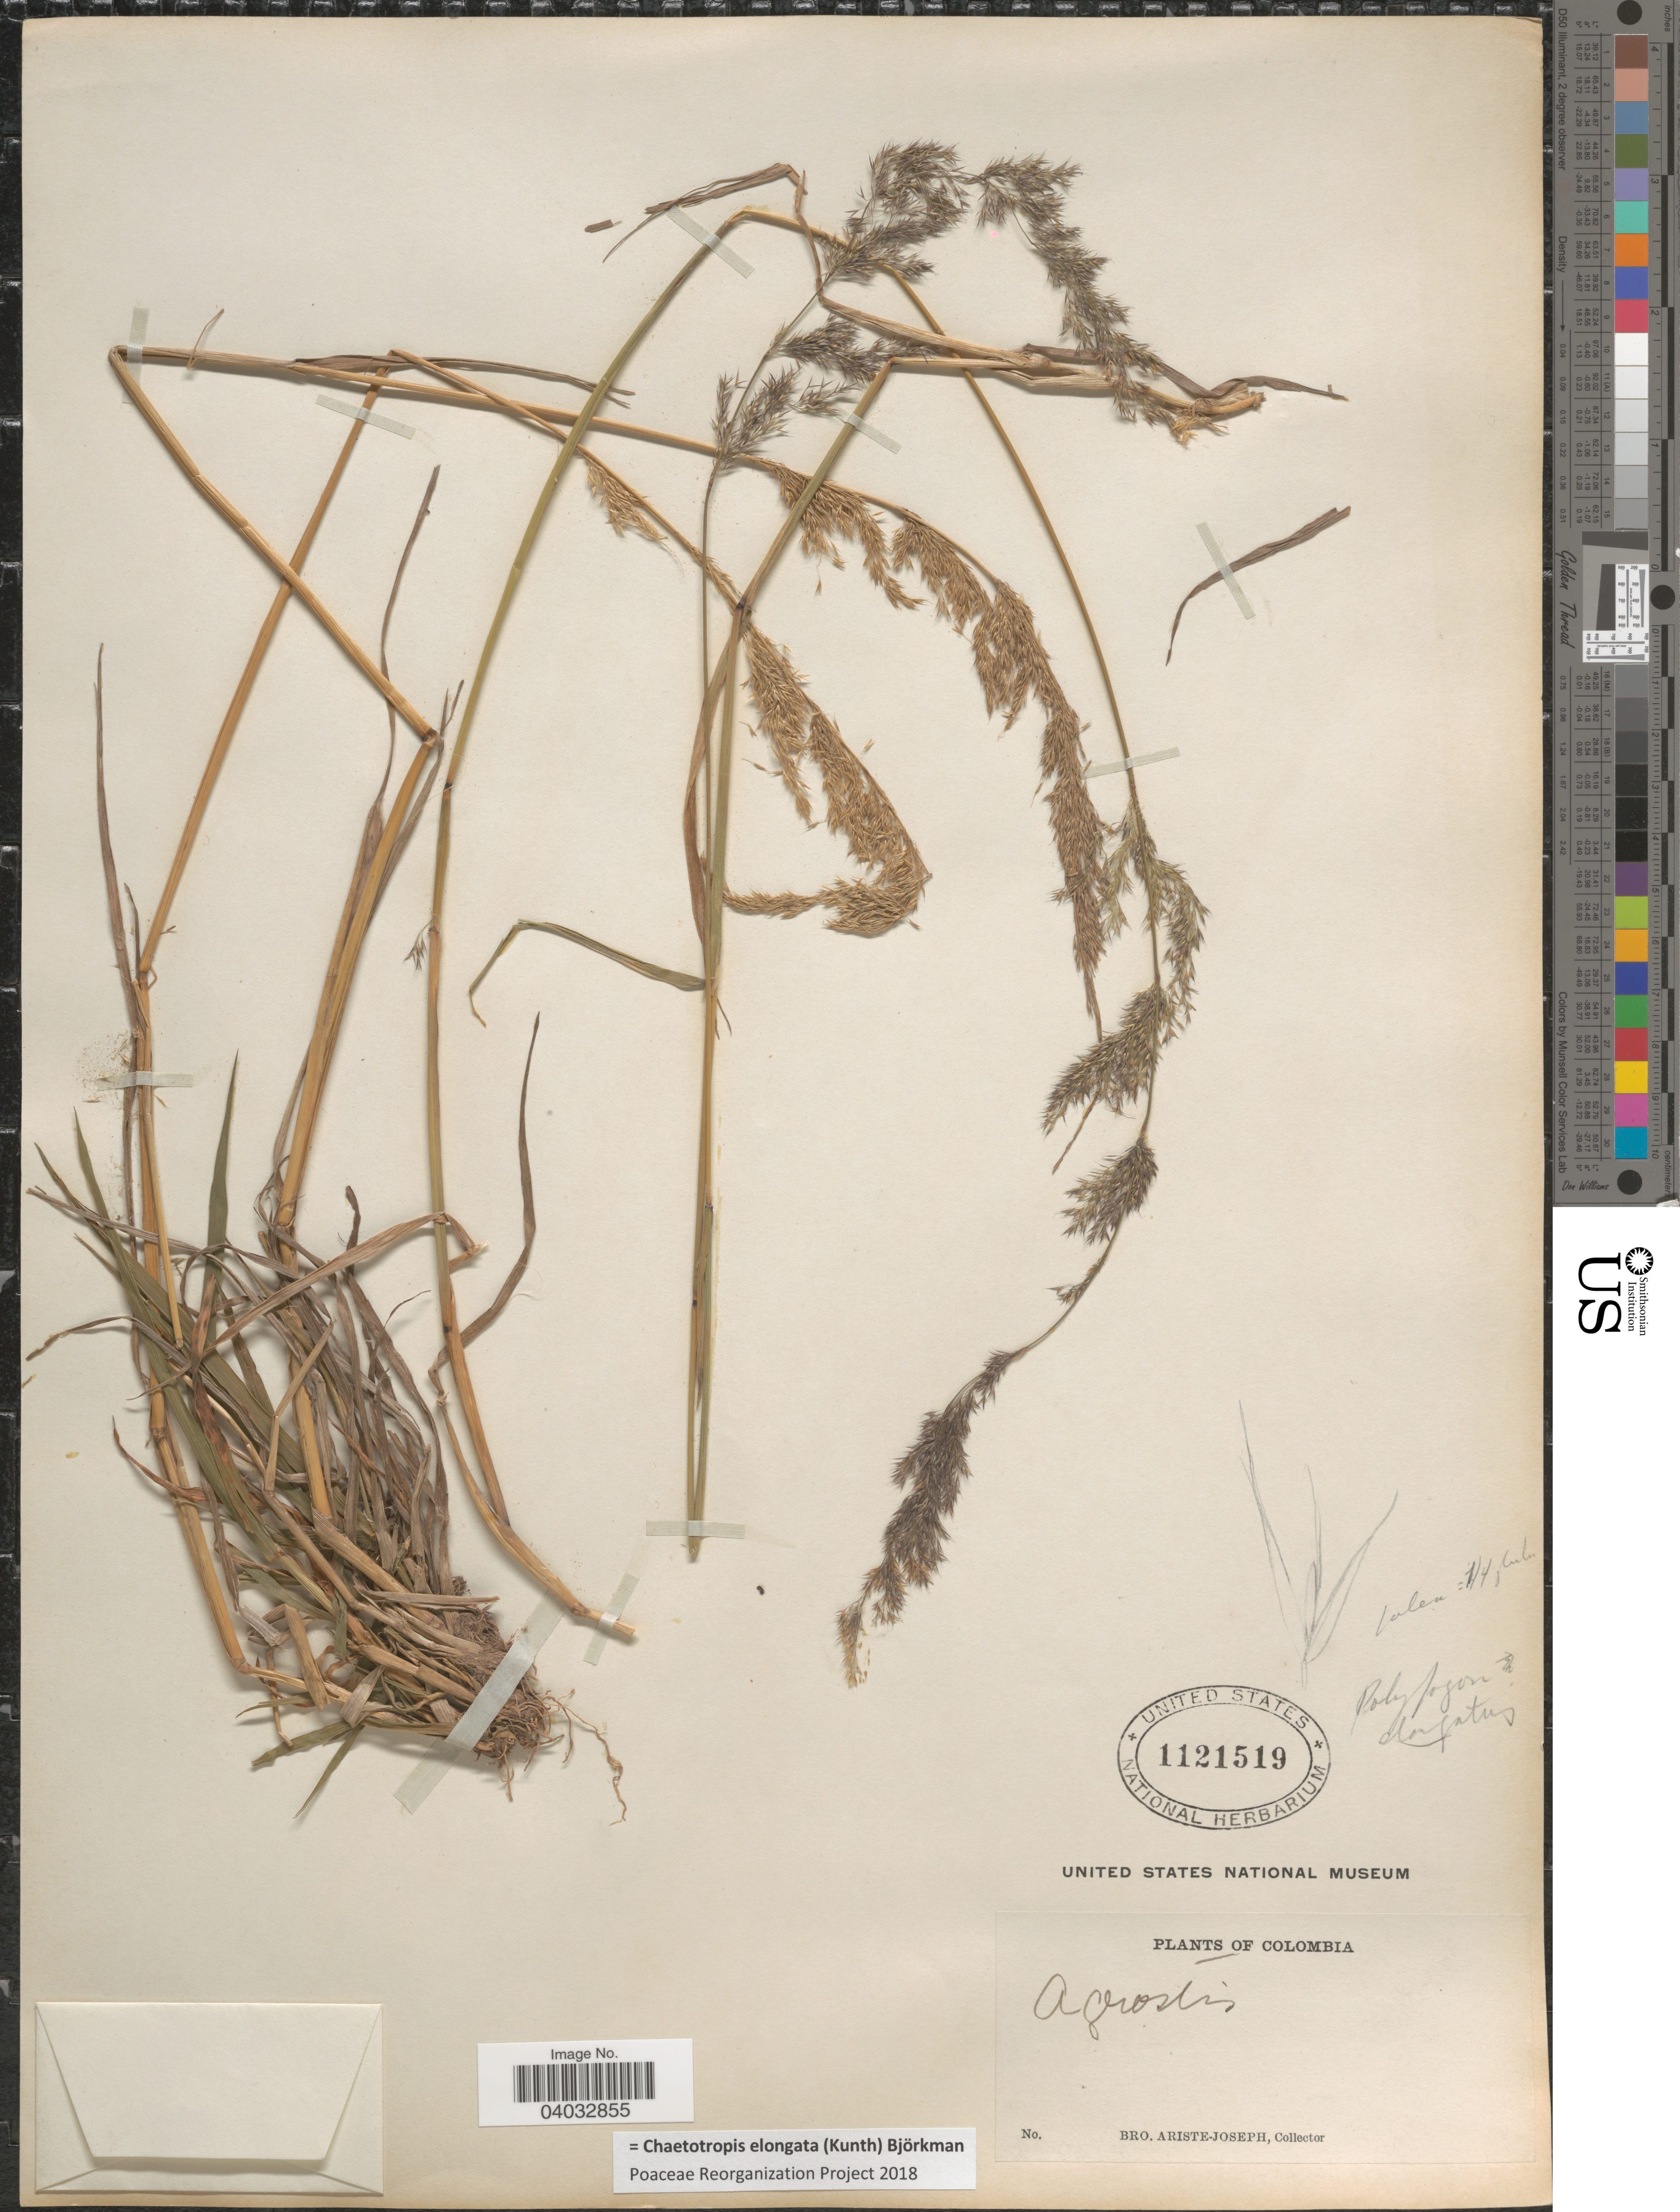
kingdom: Plantae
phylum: Tracheophyta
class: Liliopsida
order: Poales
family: Poaceae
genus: Chaetotropis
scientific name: Chaetotropis elongata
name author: (Kunth) Björkman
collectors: Bro. Ariste-Joseph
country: Colombia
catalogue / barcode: US 1121519